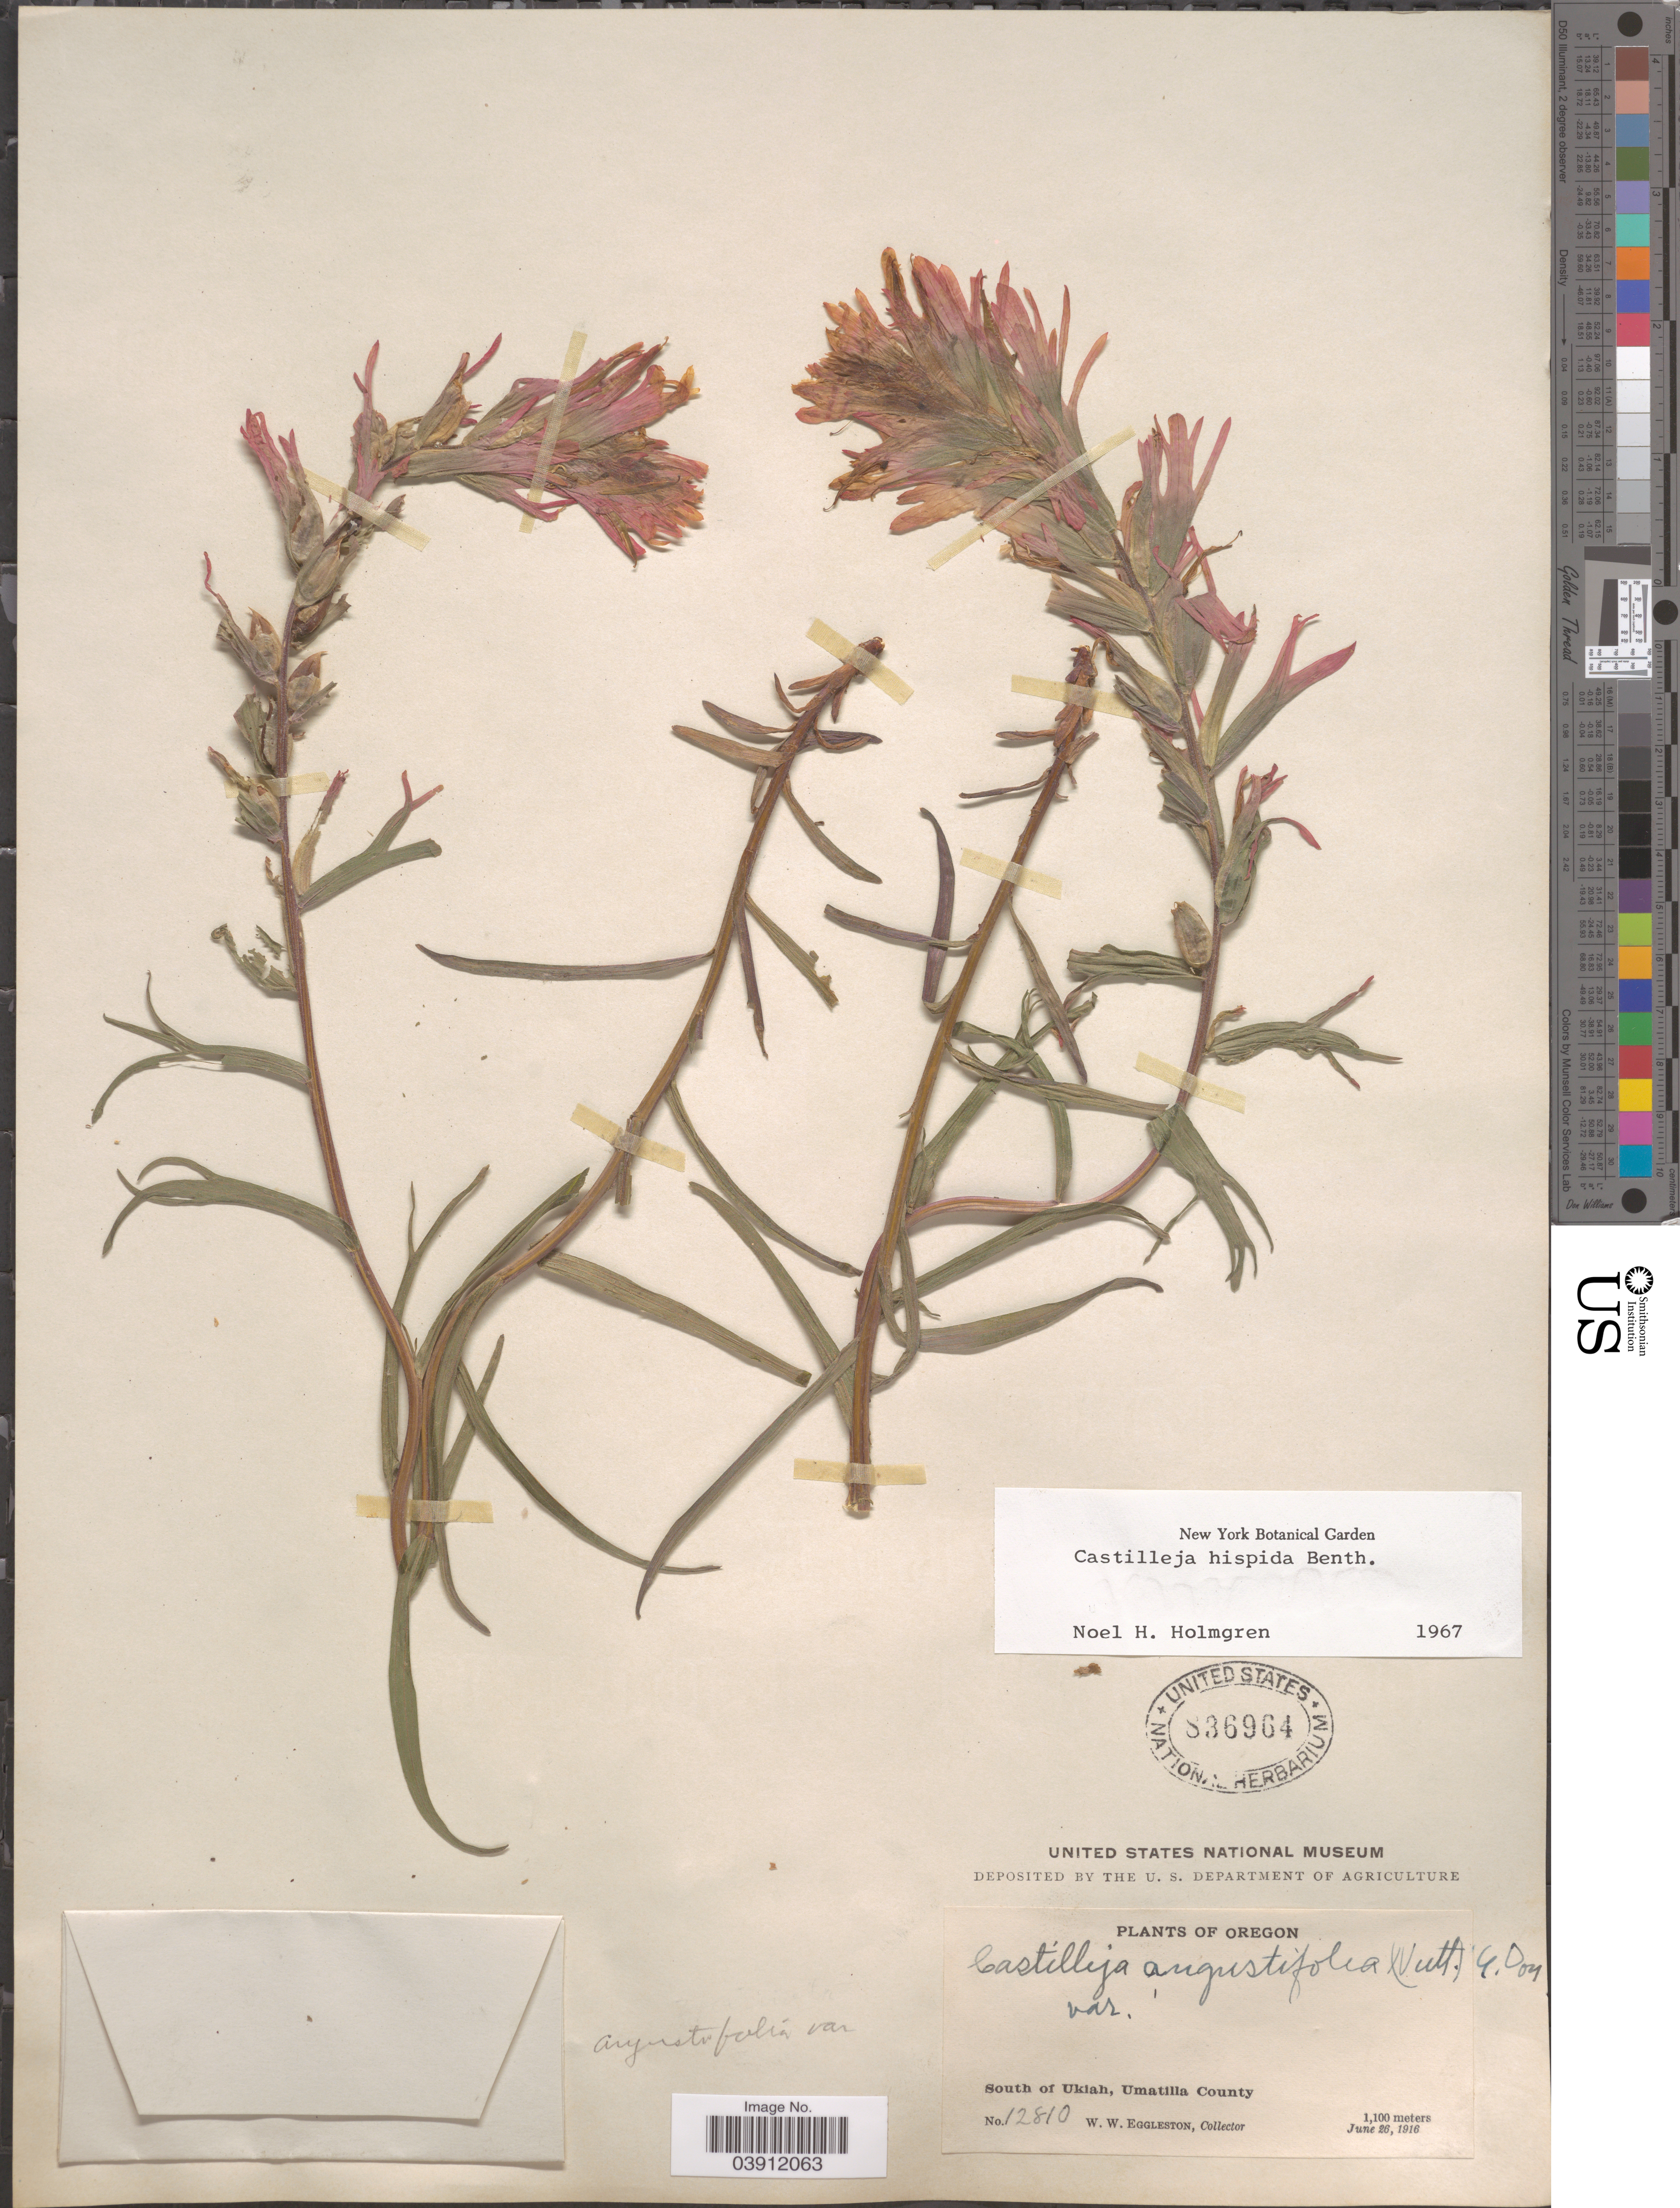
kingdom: Plantae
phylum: Tracheophyta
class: Magnoliopsida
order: Lamiales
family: Orobanchaceae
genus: Castilleja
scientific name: Castilleja hispida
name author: Benth. ex Hook.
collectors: W. W. Eggleston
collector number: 12810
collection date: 1916-06-26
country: United States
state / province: Oregon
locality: South of Ukiah, Umatilla County.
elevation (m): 1100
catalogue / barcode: US 836964